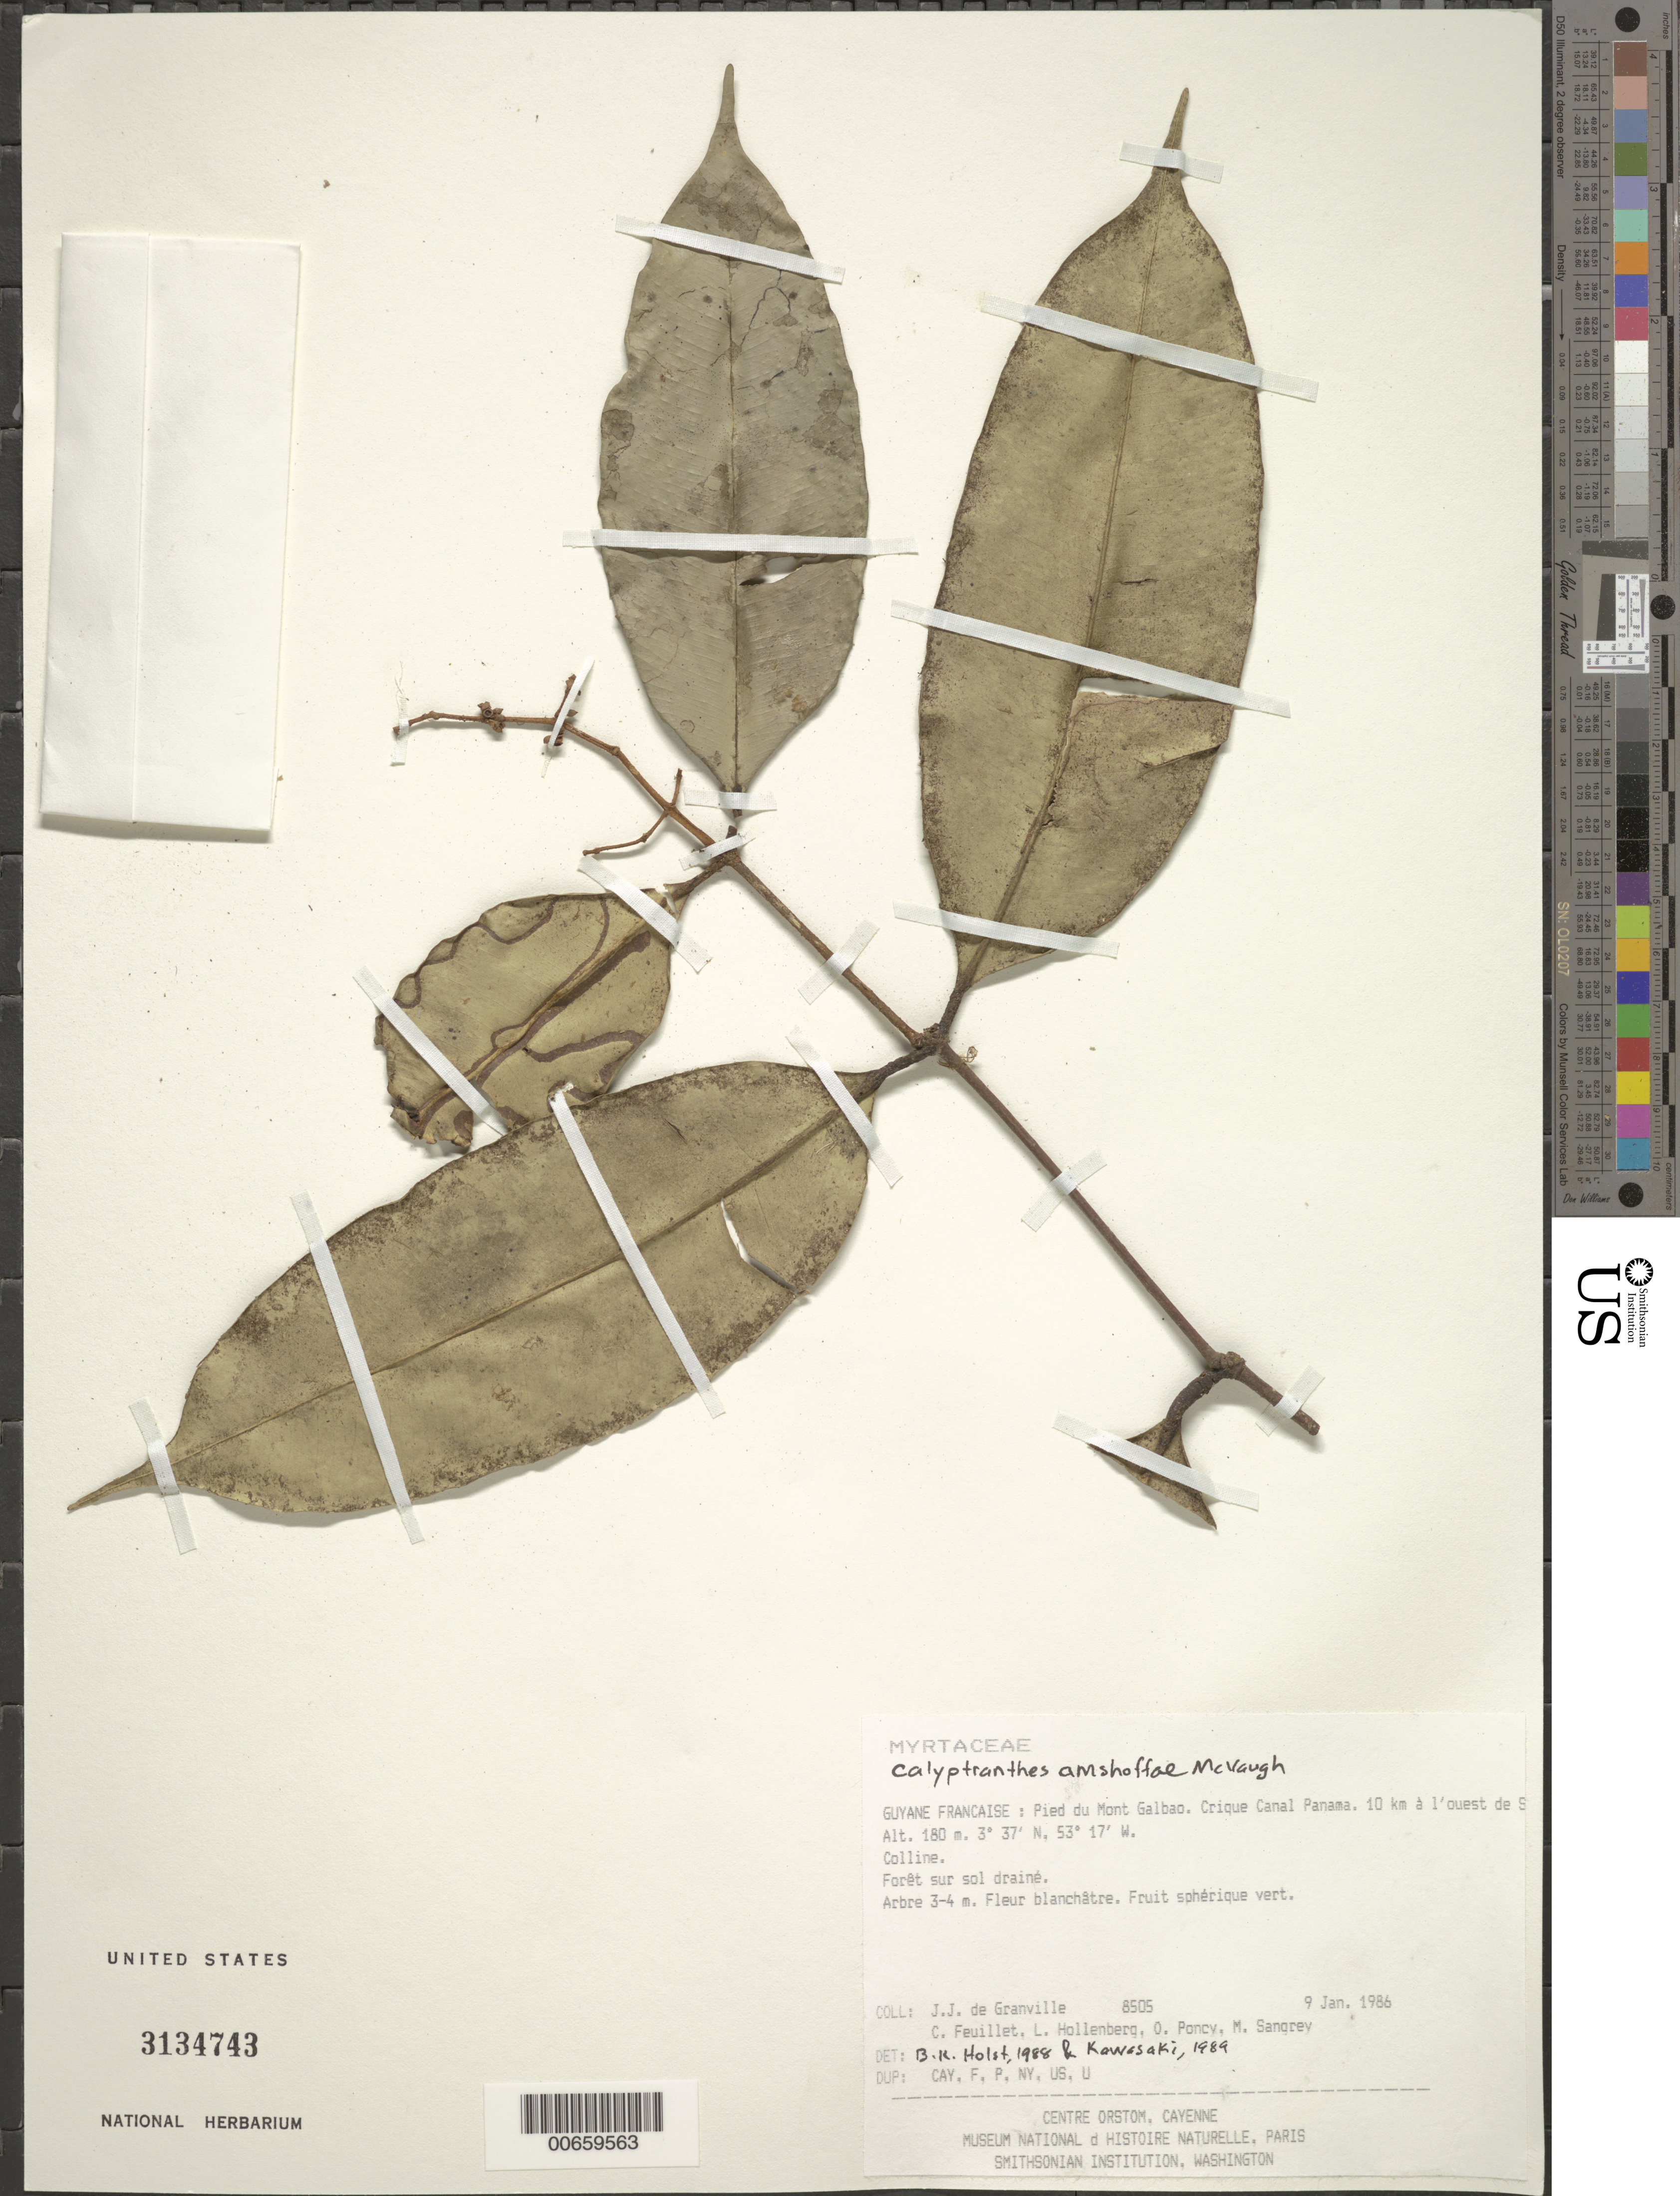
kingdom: Plantae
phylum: Tracheophyta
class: Magnoliopsida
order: Myrtales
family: Myrtaceae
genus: Myrcia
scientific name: Myrcia amshoffae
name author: (McVaugh) A.R. Lourenço & E. Lucas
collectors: J.-J. de Granville, C. Feuillet, L. Hollenberg, O. Poncy & M. S. Sangrey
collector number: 8505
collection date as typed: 9-Jan-86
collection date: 1986-01-09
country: French Guiana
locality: Pied du Mont Galbao. Crique Canal Panama. 10 km à l'ouest de Saül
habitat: Forêt sur sol drainé, colline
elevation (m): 180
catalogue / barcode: US 3134743